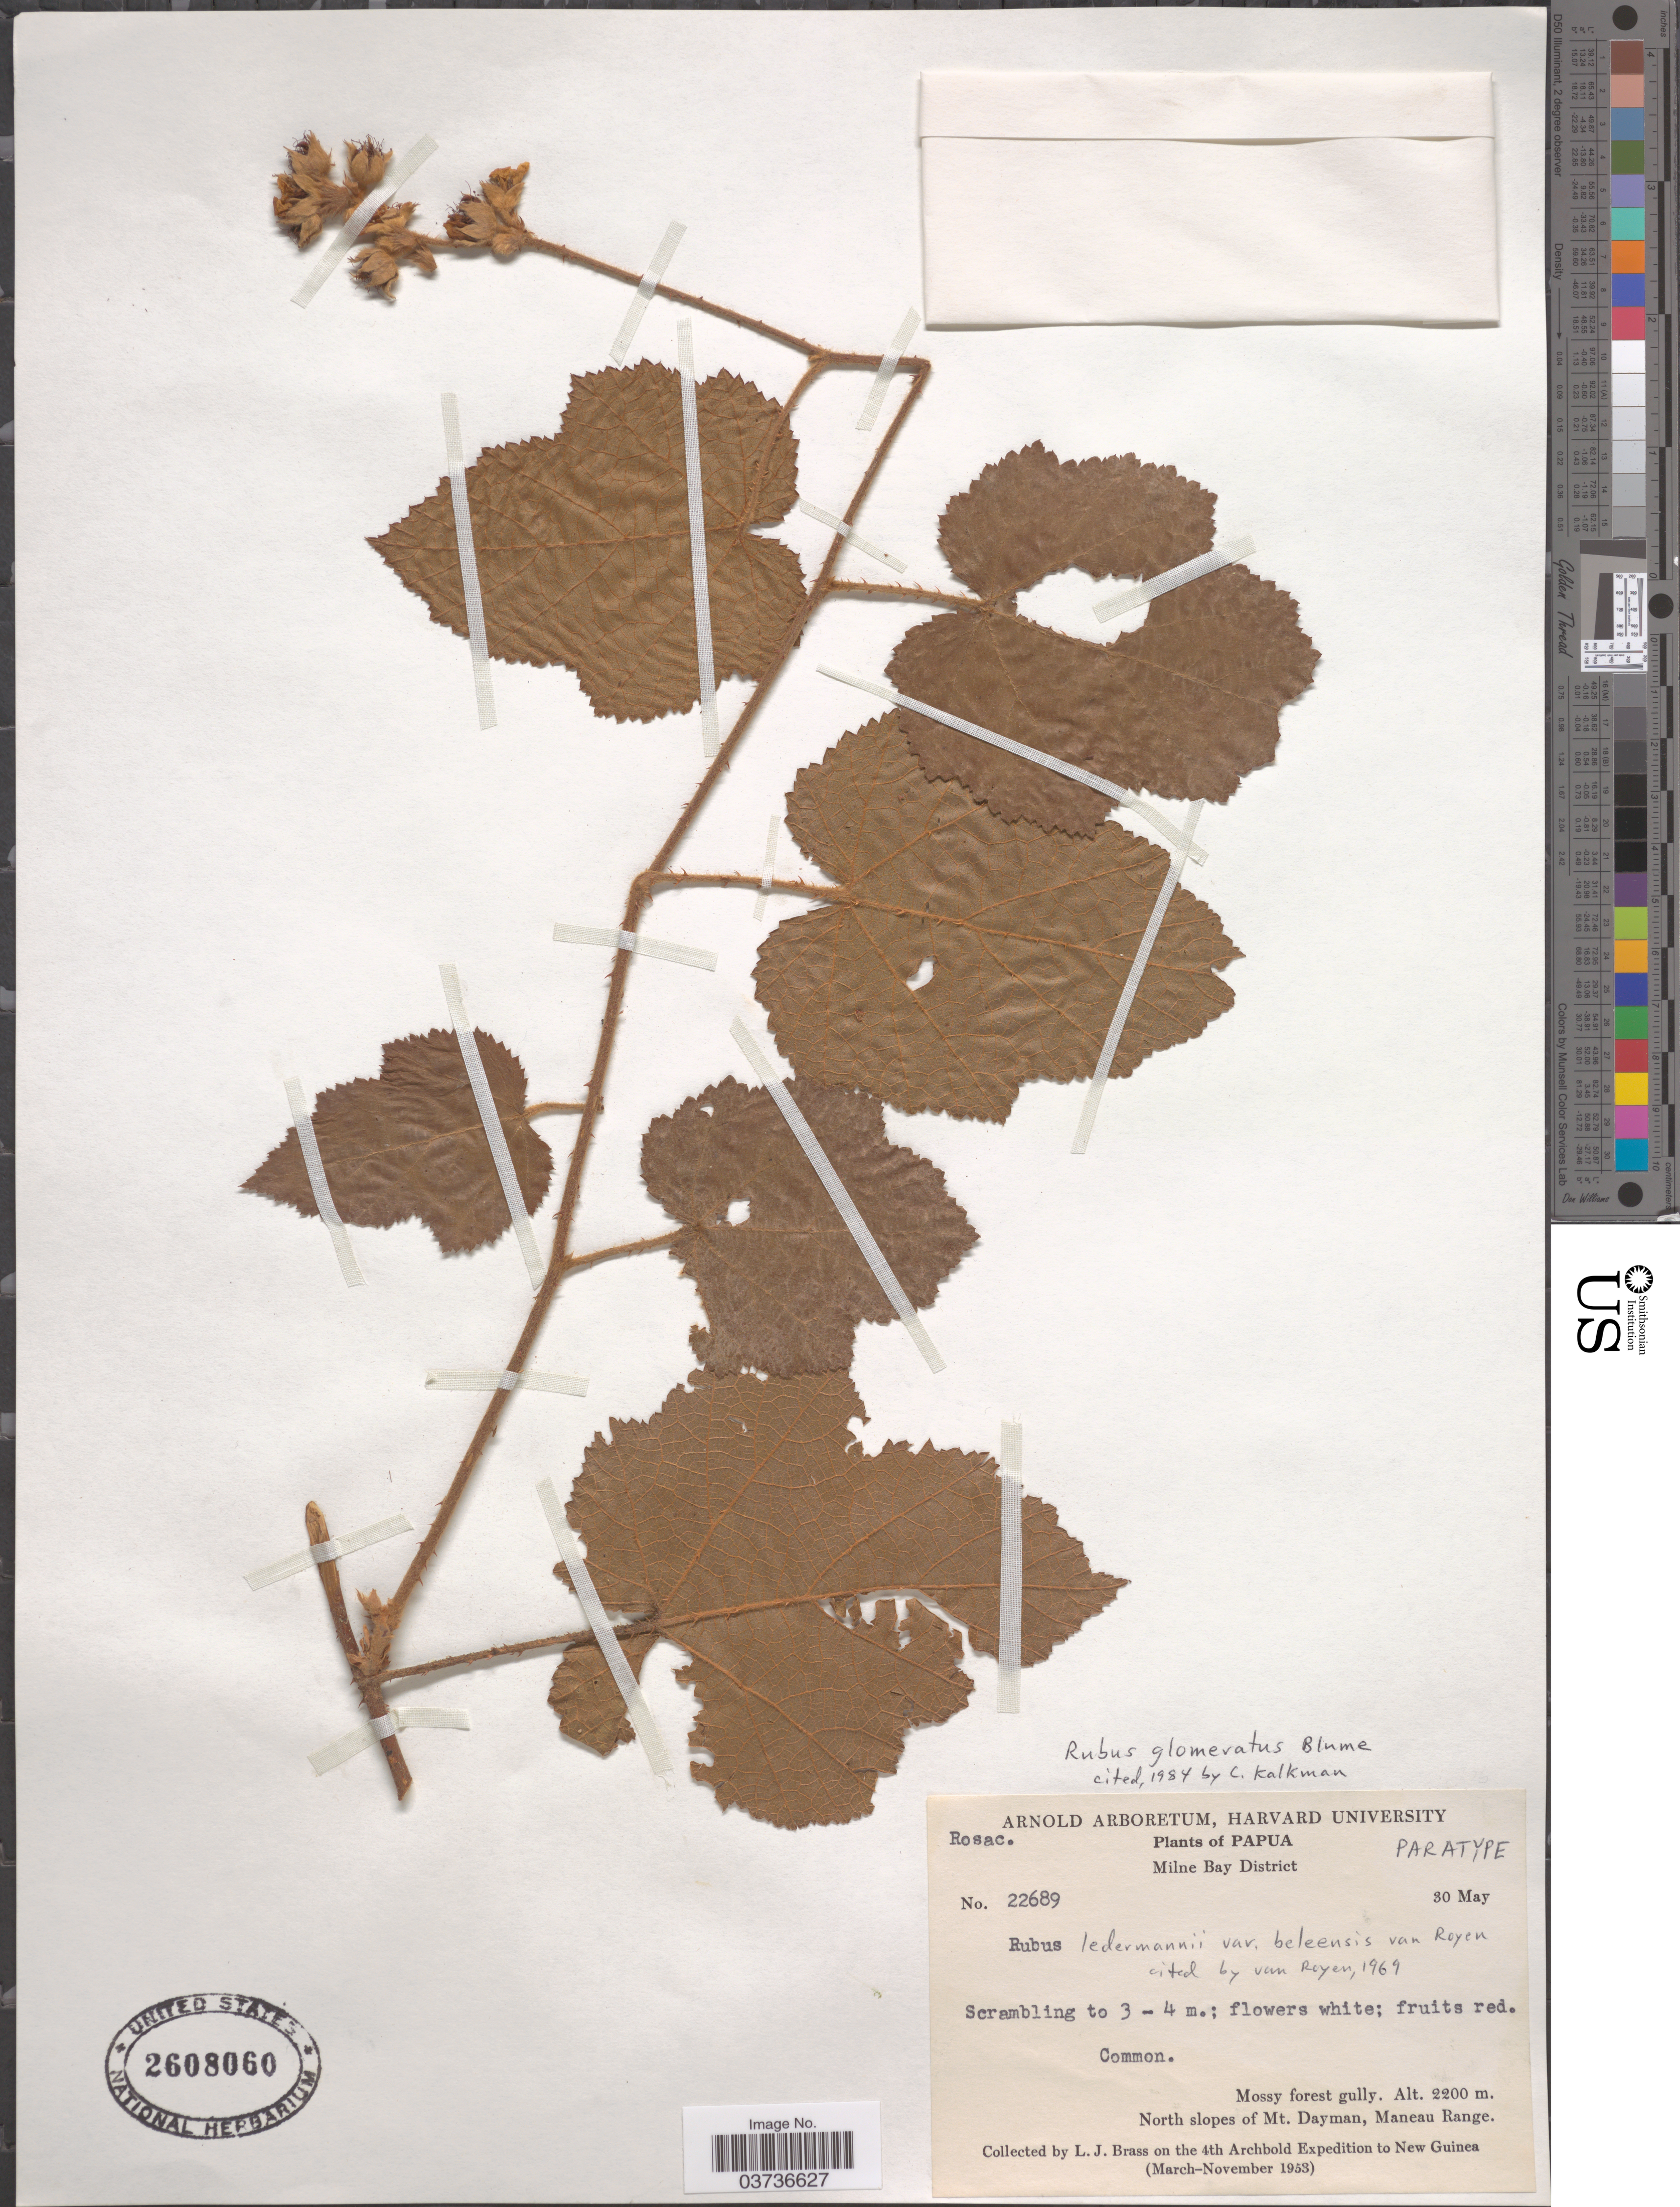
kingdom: Plantae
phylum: Tracheophyta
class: Magnoliopsida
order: Rosales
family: Rosaceae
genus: Rubus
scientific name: Rubus glomeratus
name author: Blume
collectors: L. J. Brass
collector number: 22689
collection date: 1953-05-30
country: Papua New Guinea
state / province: Milne Bay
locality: Papua. Milne Bay District. North slopes of Mt. Dayman, Maneau Range. New Guinea.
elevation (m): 2200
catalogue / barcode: US 2608060